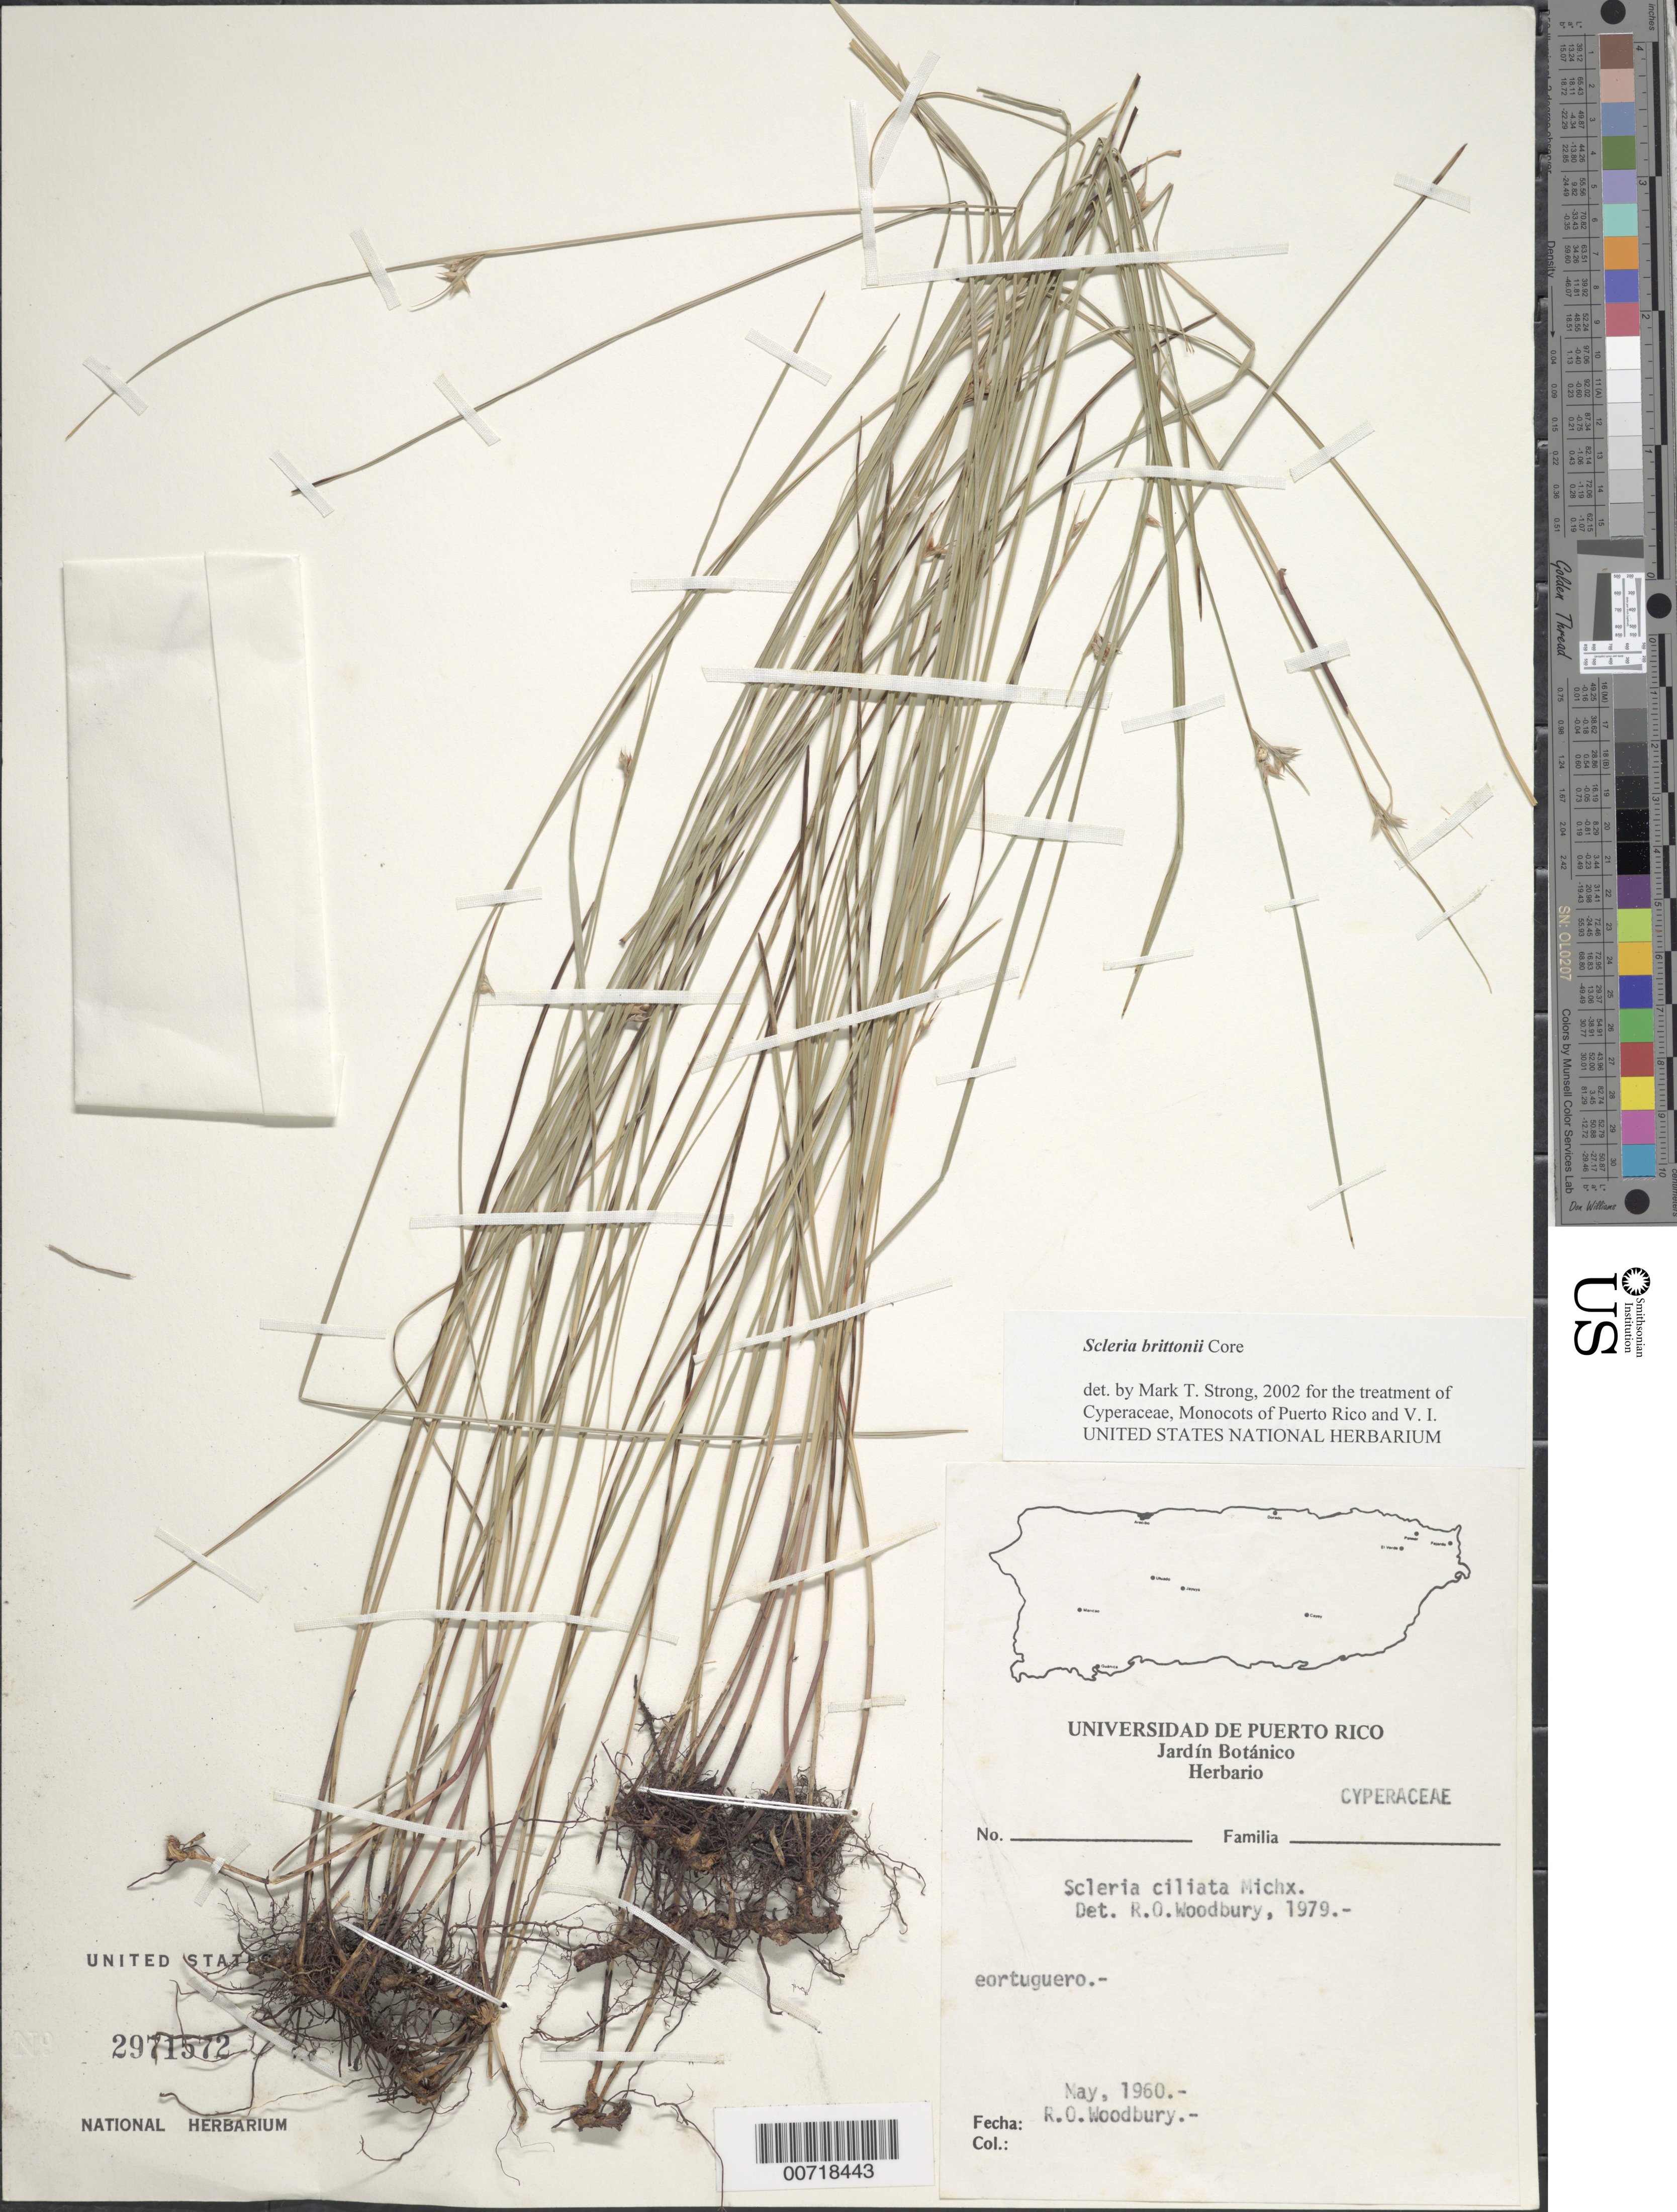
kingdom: Plantae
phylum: Tracheophyta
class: Liliopsida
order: Poales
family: Cyperaceae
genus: Scleria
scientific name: Scleria brittonii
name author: Core ex Small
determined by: Strong, M. T., (US), Smithsonian Institution - National Museum of Natural History (UNITED STATES)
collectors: R. O. Woodbury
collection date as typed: May 1960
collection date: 1960-05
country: Puerto Rico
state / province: Manatí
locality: Laguna Tortuguero.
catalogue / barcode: US 2971572